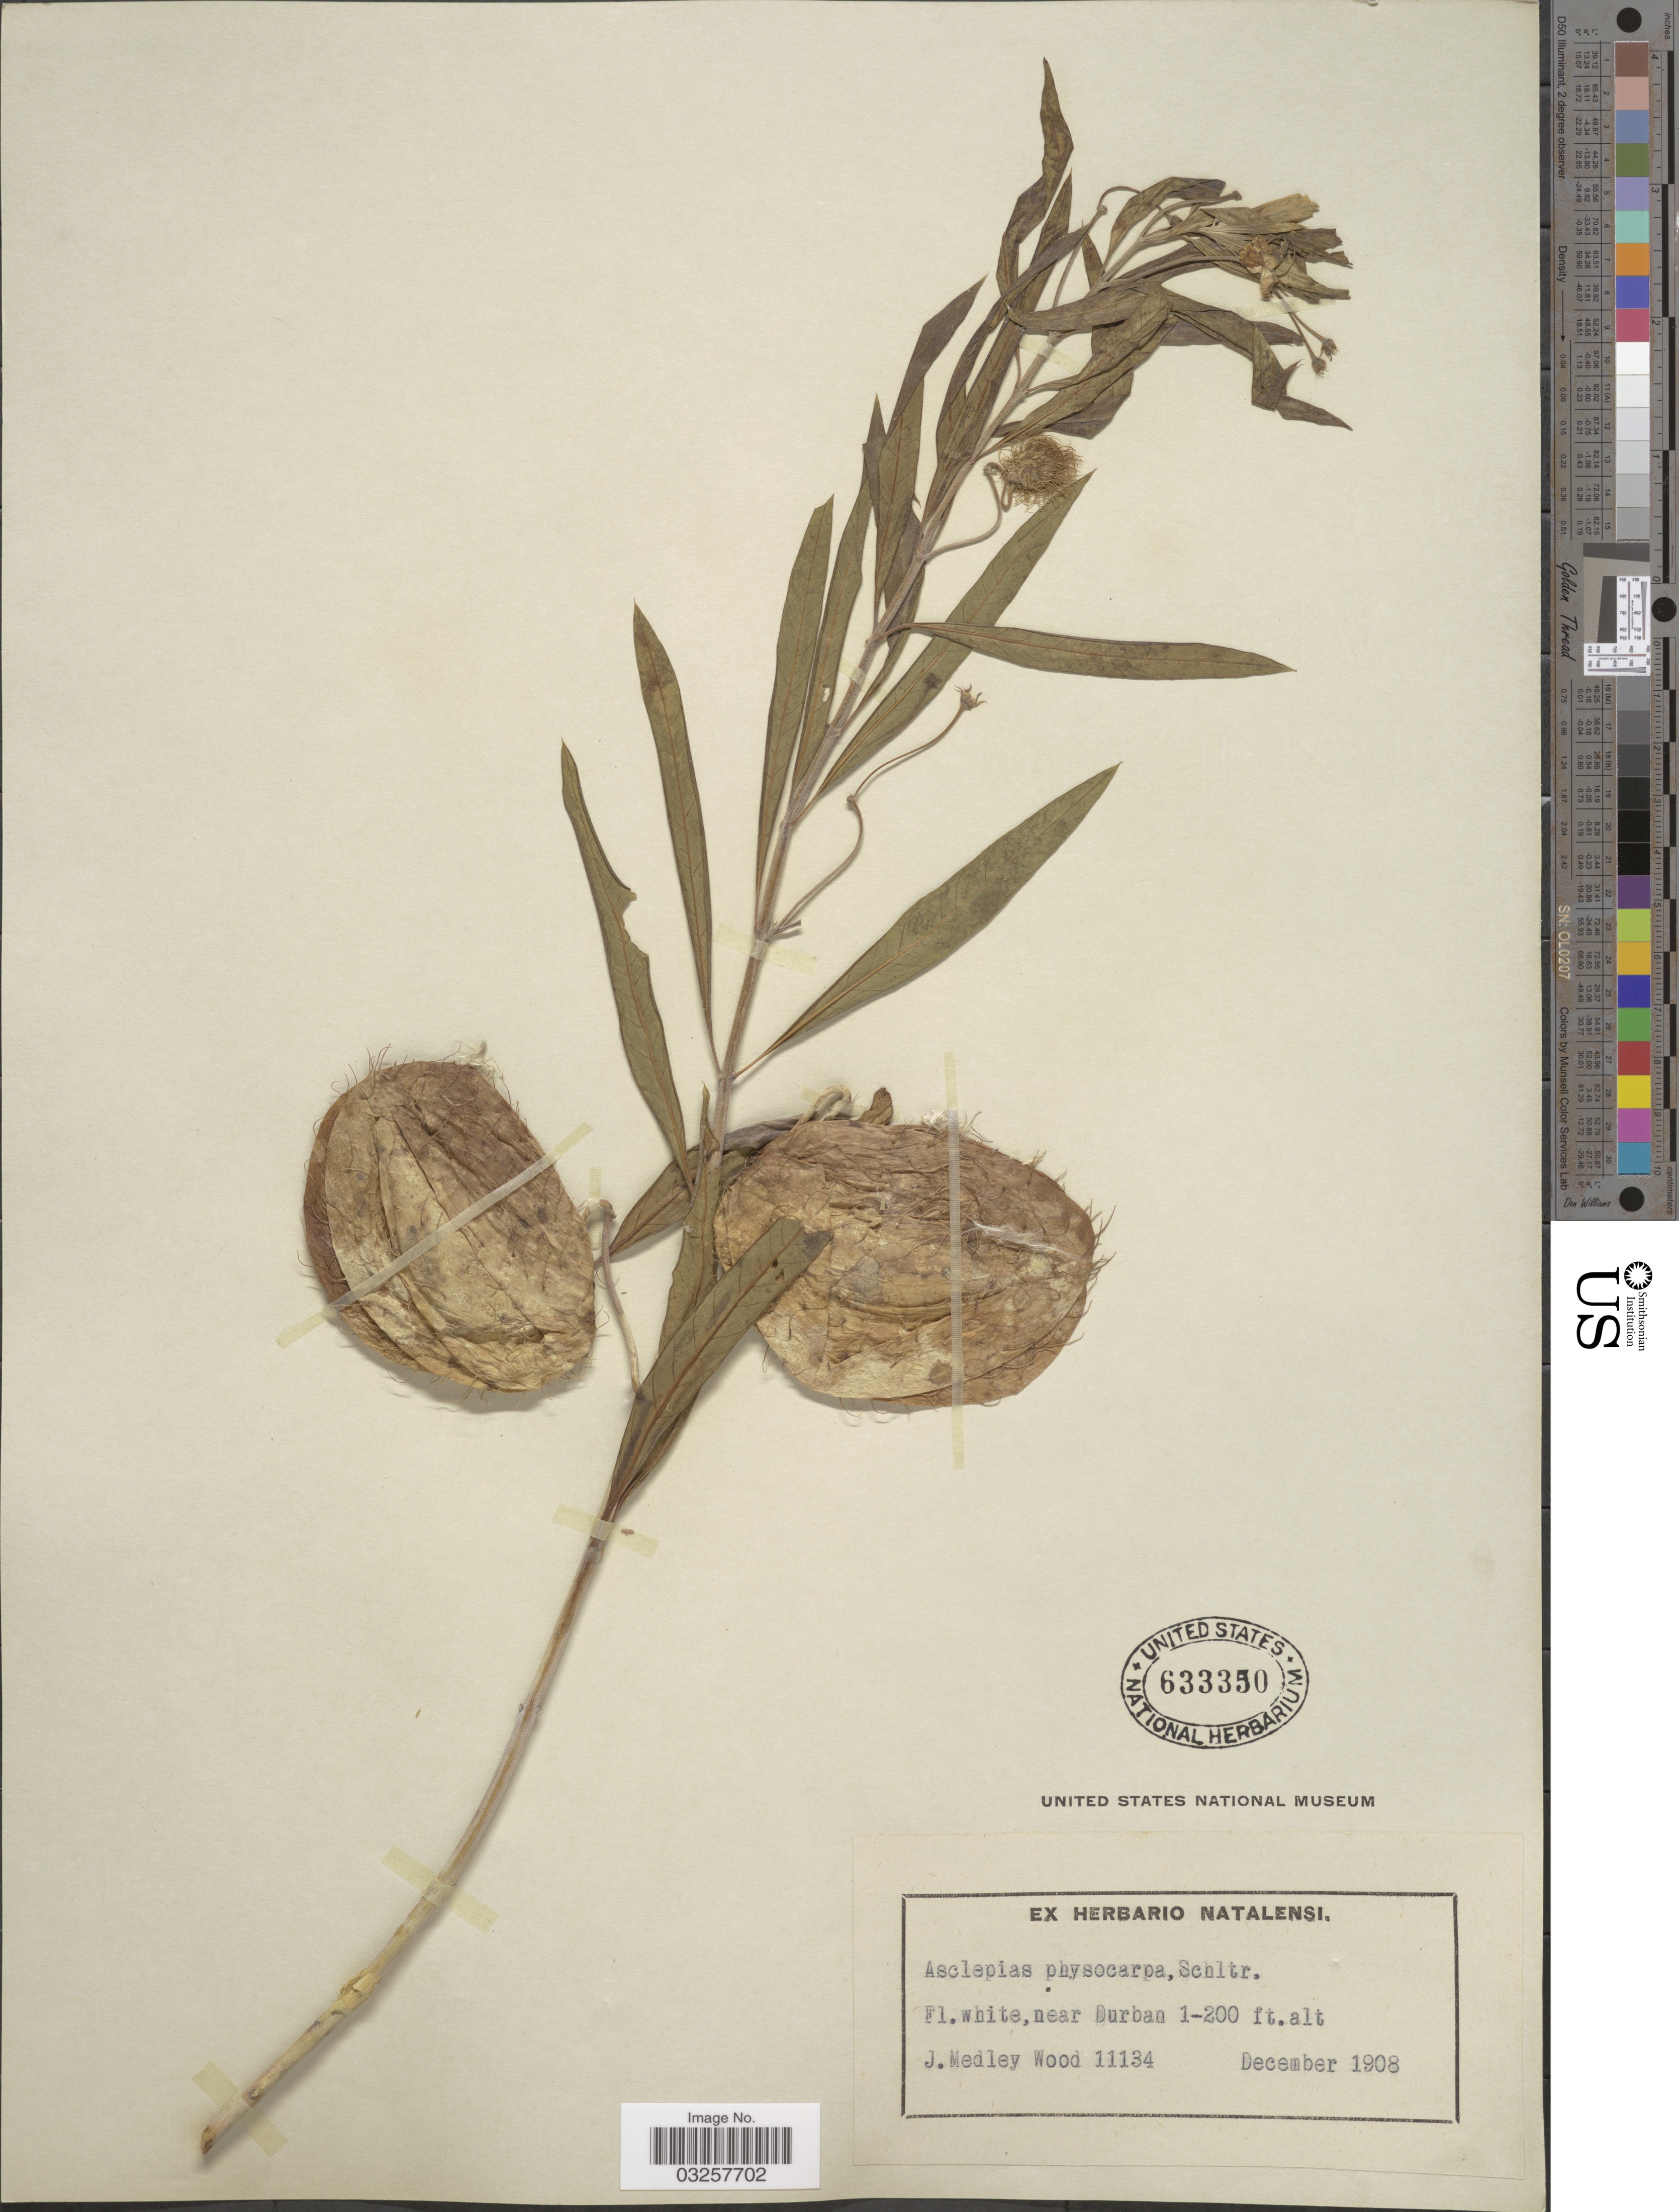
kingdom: Plantae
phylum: Tracheophyta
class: Magnoliopsida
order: Gentianales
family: Apocynaceae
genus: Asclepias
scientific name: Asclepias physocarpa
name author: (E. Mey.) Schltr.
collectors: J. M. Wood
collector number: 11134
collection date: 1908-12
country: South Africa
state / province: KwaZulu-Natal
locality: Near Durban.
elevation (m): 0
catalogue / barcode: US 633350